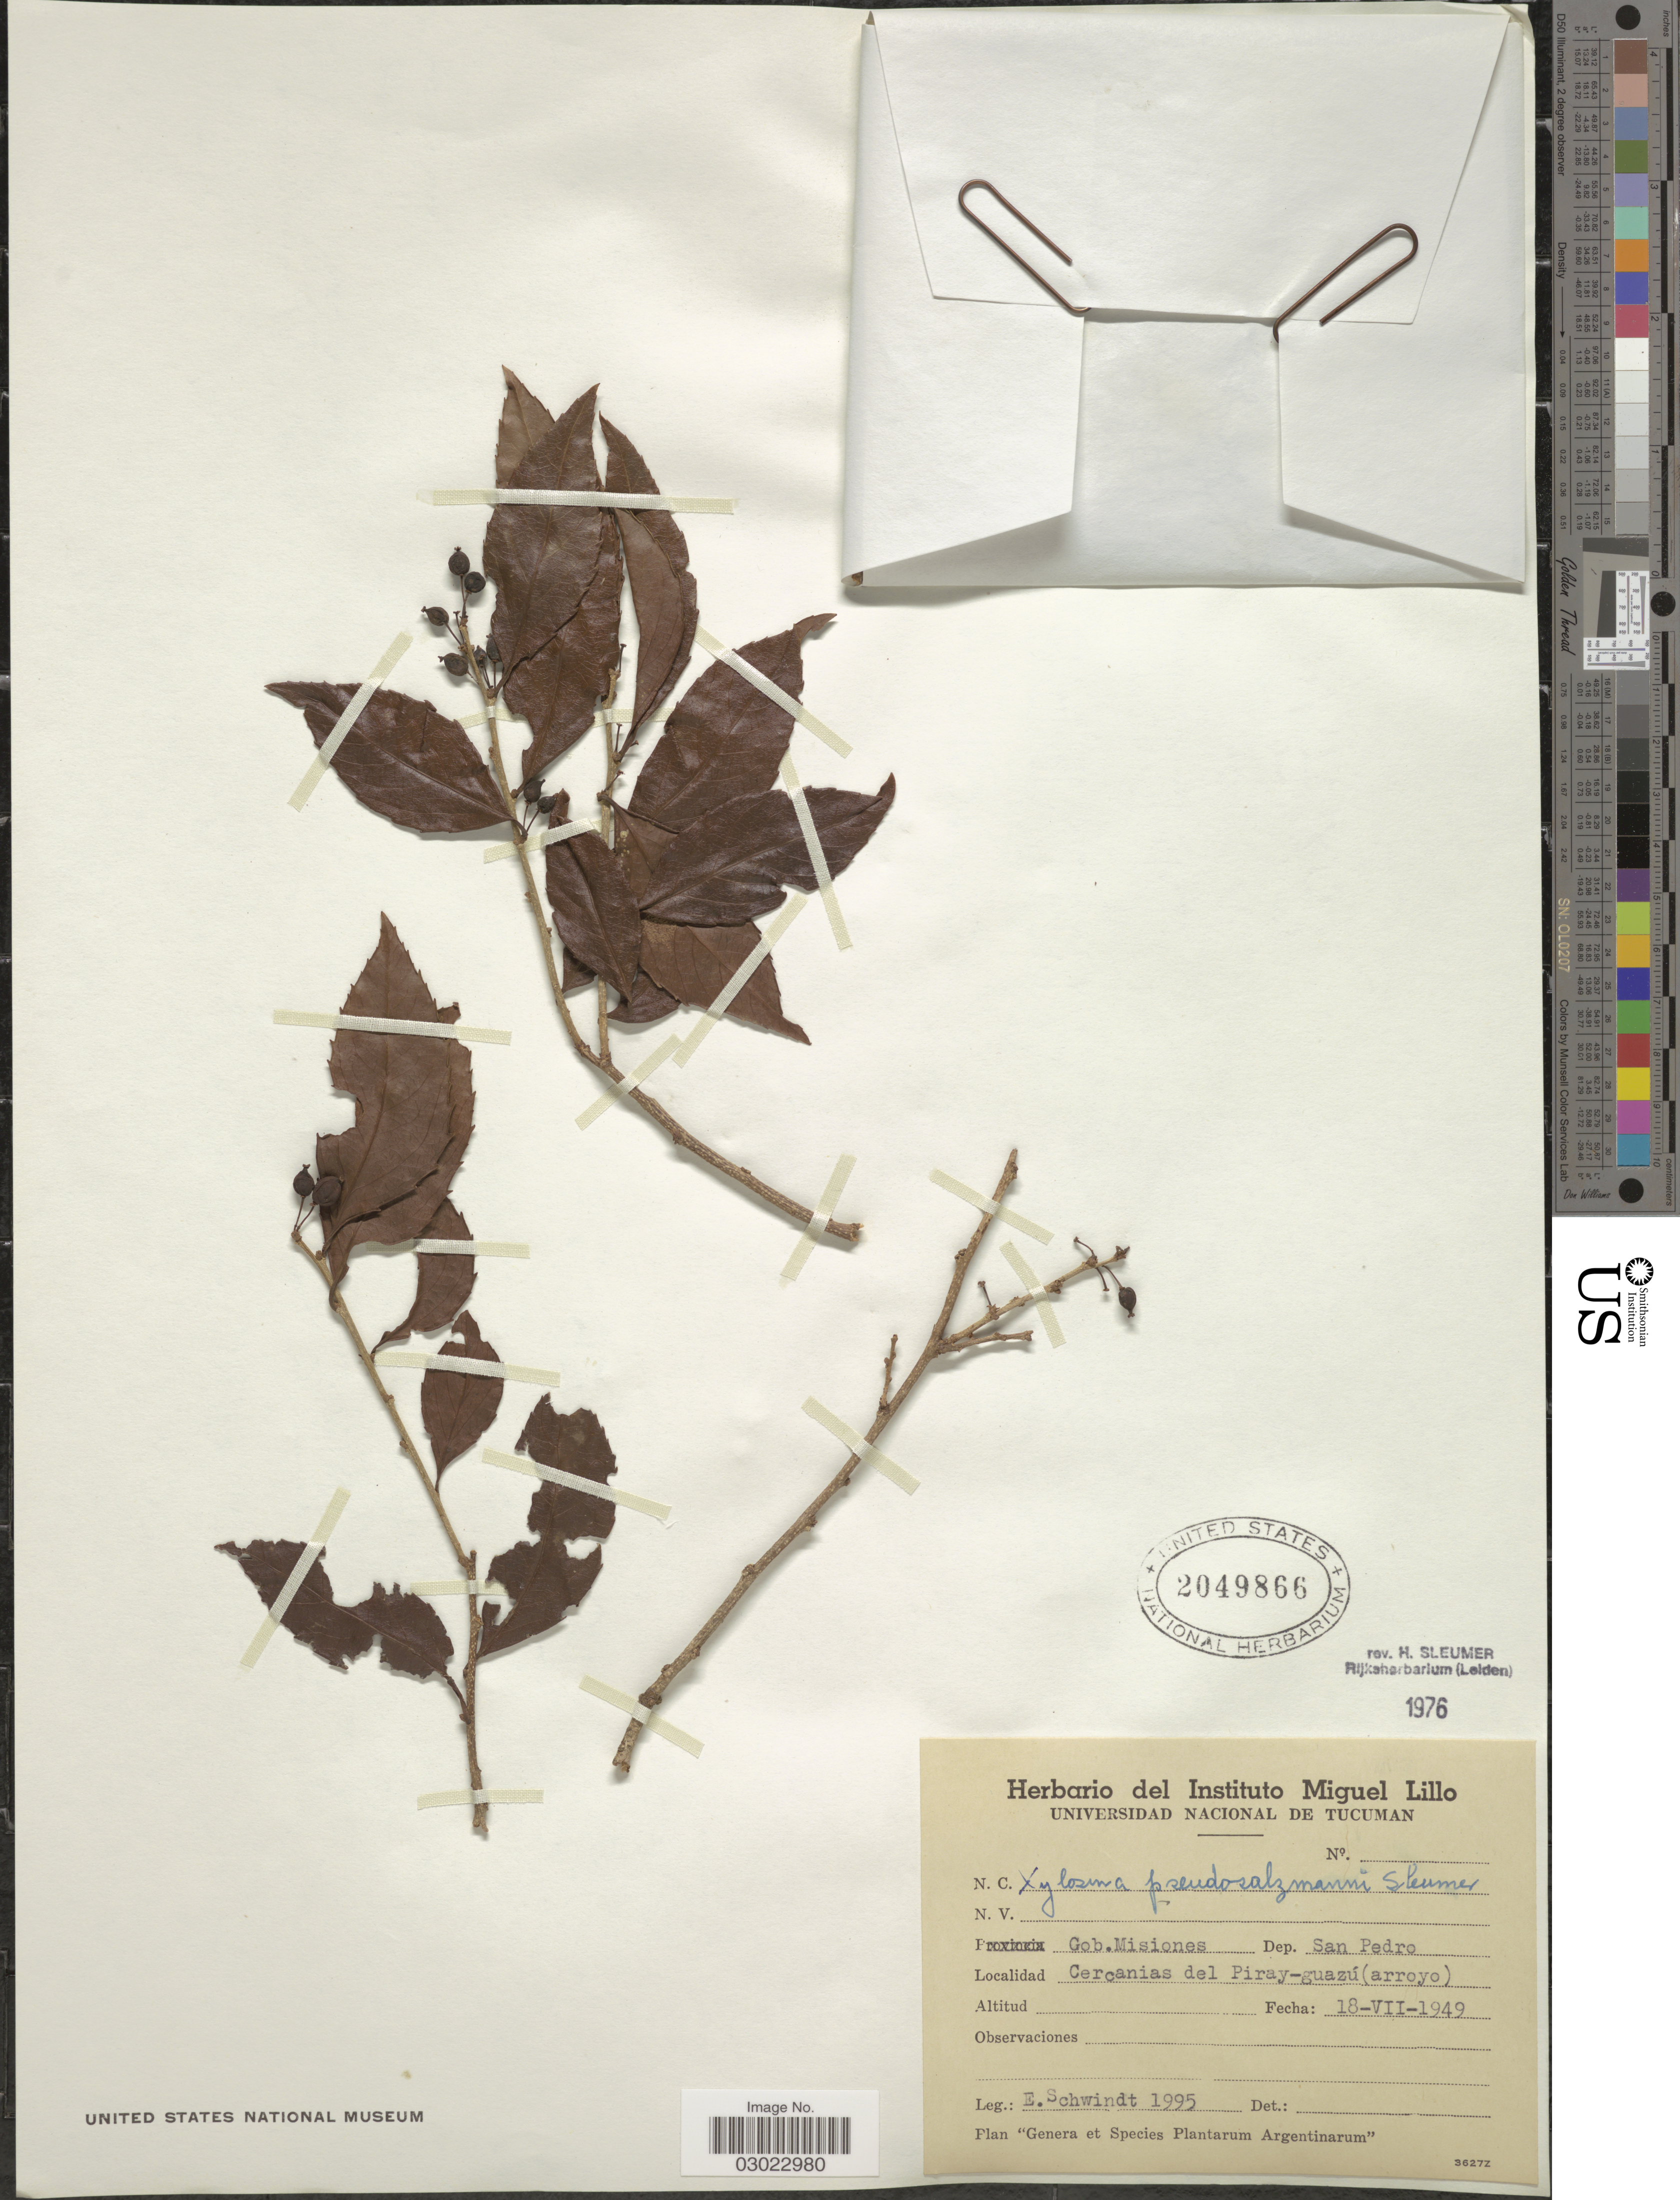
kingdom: Plantae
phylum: Tracheophyta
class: Magnoliopsida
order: Malpighiales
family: Salicaceae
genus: Xylosma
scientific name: Xylosma pseudosalzmannii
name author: Sleumer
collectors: E. Schwindt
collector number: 1995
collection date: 1949-07-18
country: Argentina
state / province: Misiones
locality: Gob. Misiones. Dep. San Pedro. Cercanias del Piray-guazú (arroyo).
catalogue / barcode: US 2049866